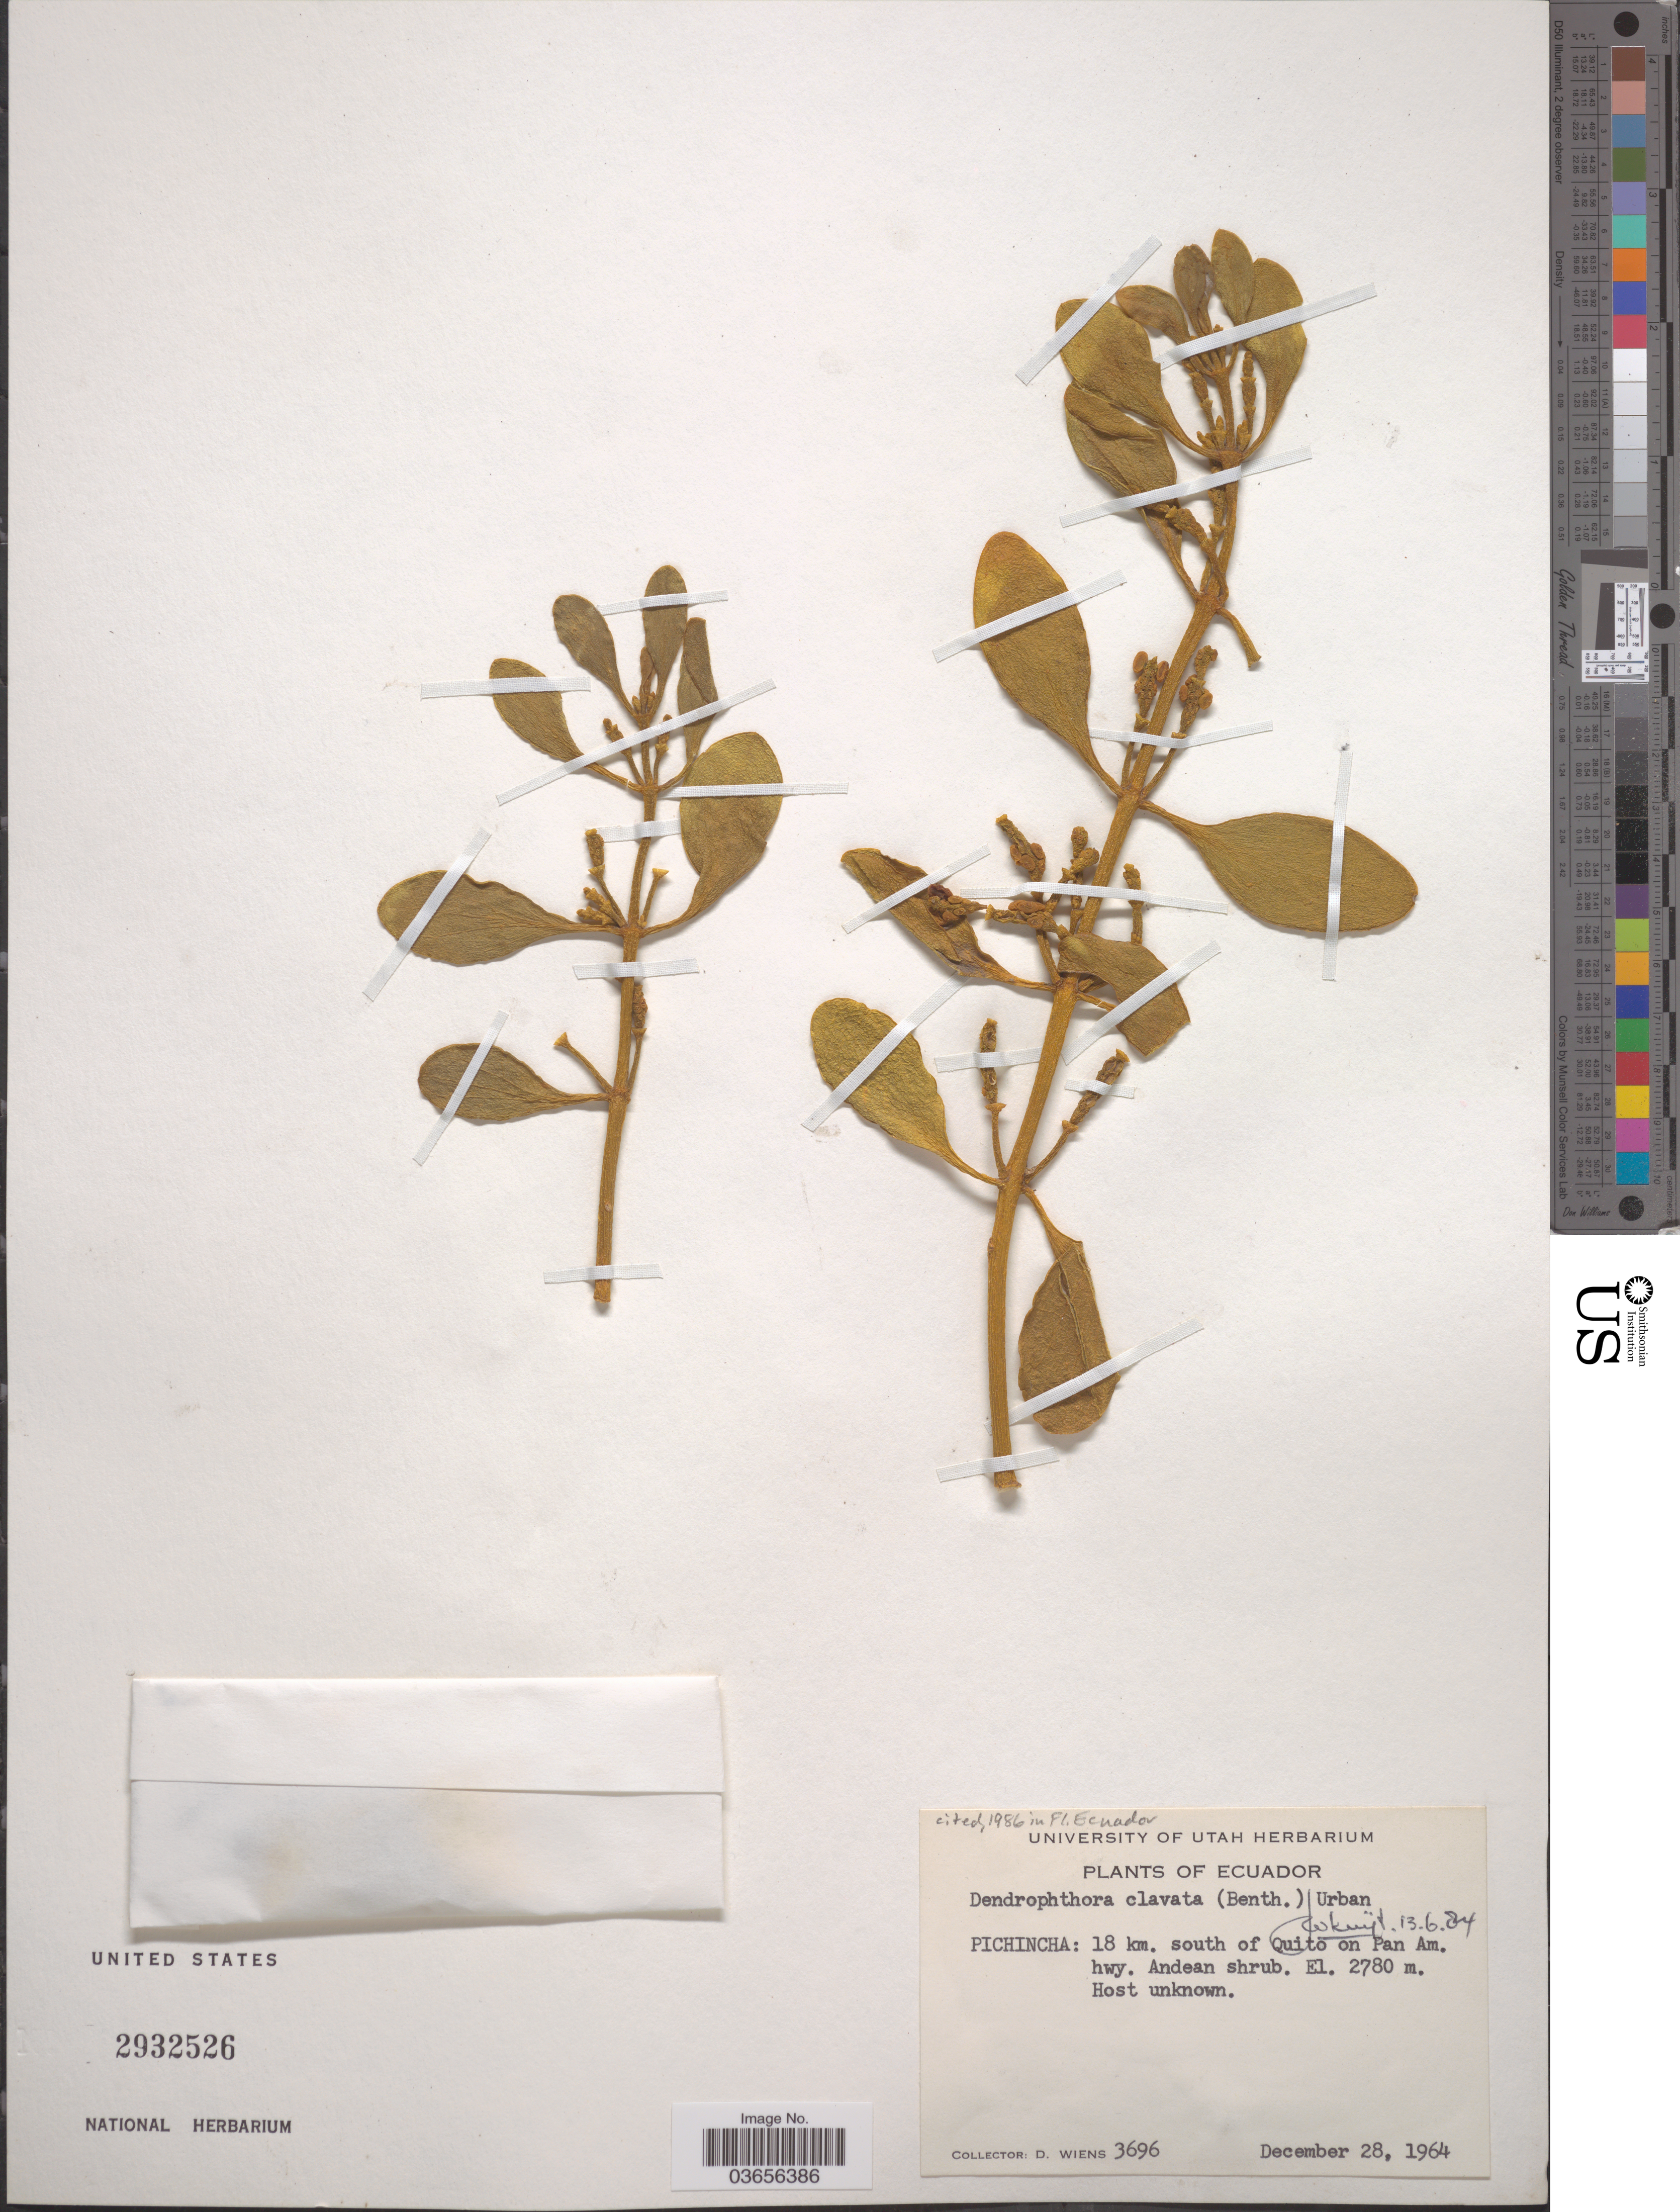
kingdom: Plantae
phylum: Tracheophyta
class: Magnoliopsida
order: Santalales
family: Viscaceae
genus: Dendrophthora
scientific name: Dendrophthora clavata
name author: (Benth.) Urb.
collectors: D. Wiens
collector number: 3696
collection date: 1964-12-28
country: Ecuador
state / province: Pichincha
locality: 18 km. south of Quito and Pan Am. hwy. Andean shrub.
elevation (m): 2780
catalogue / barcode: US 2932526